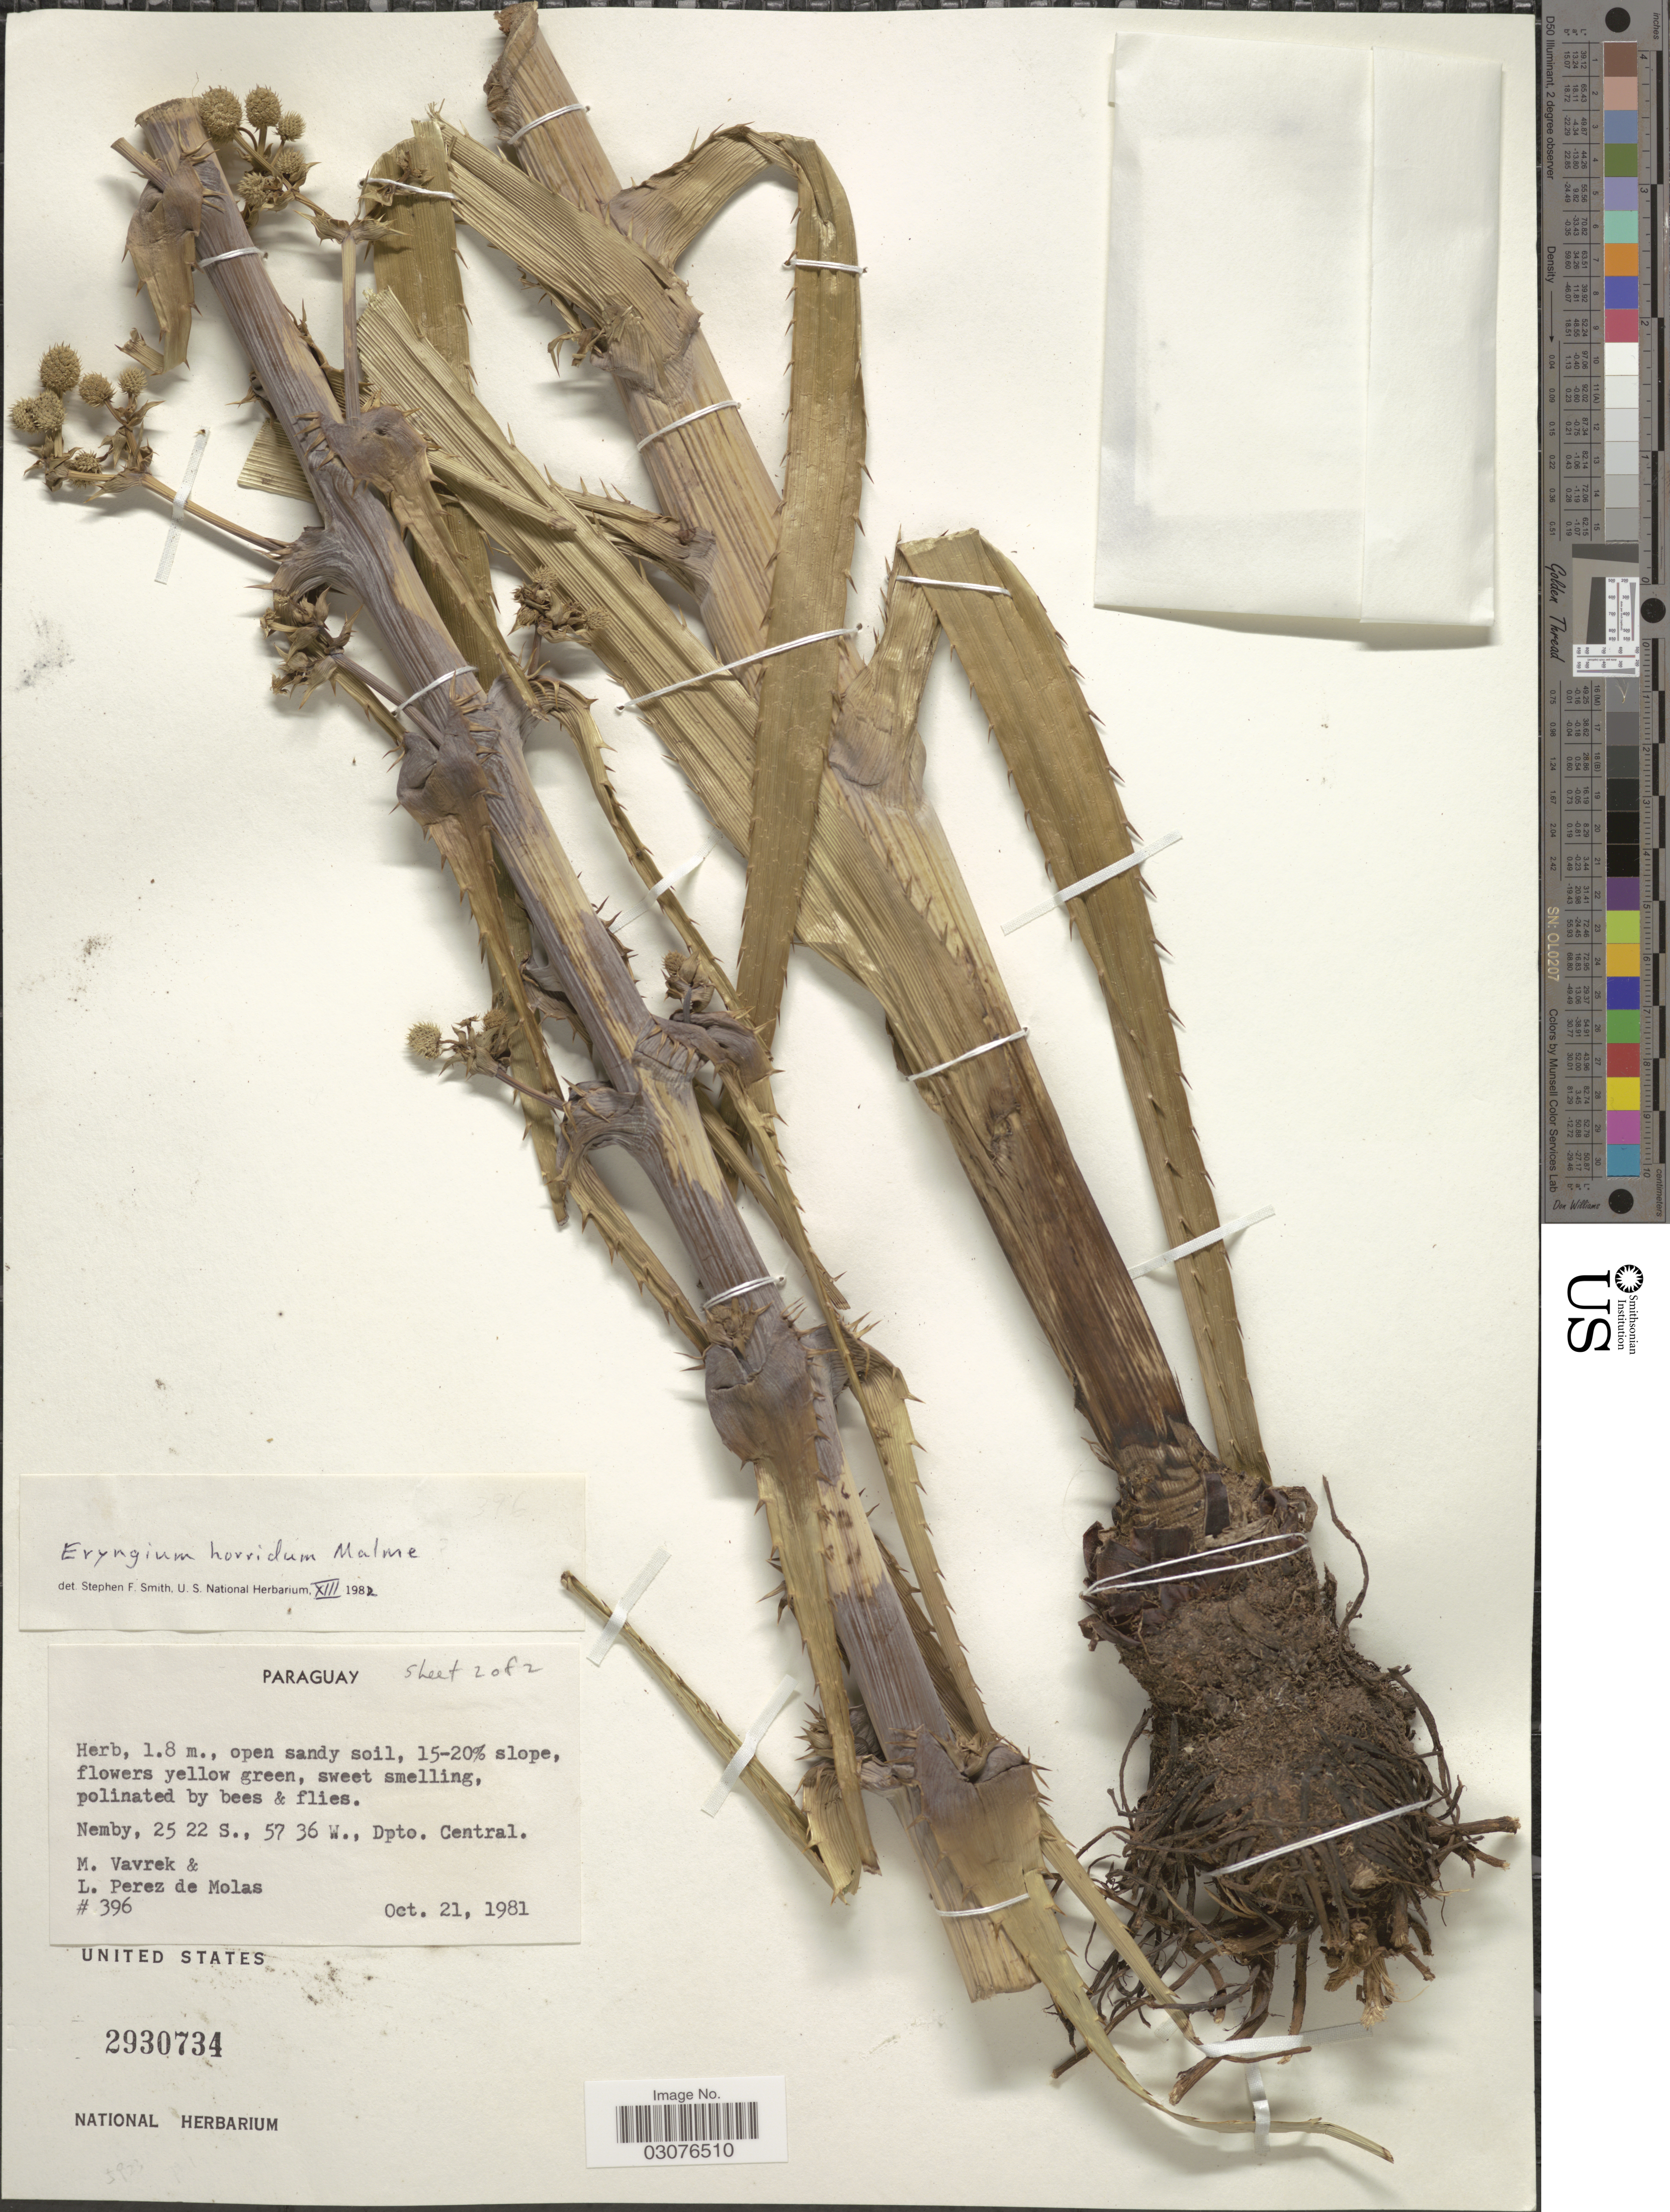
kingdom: Plantae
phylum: Tracheophyta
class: Magnoliopsida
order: Apiales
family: Apiaceae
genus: Eryngium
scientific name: Eryngium horridum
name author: Malme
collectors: M. Vavrek & L. Perez de Molas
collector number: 396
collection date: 1981-10-21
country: Paraguay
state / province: Central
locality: Nemby, Dpto. Central.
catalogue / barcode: US 2930734